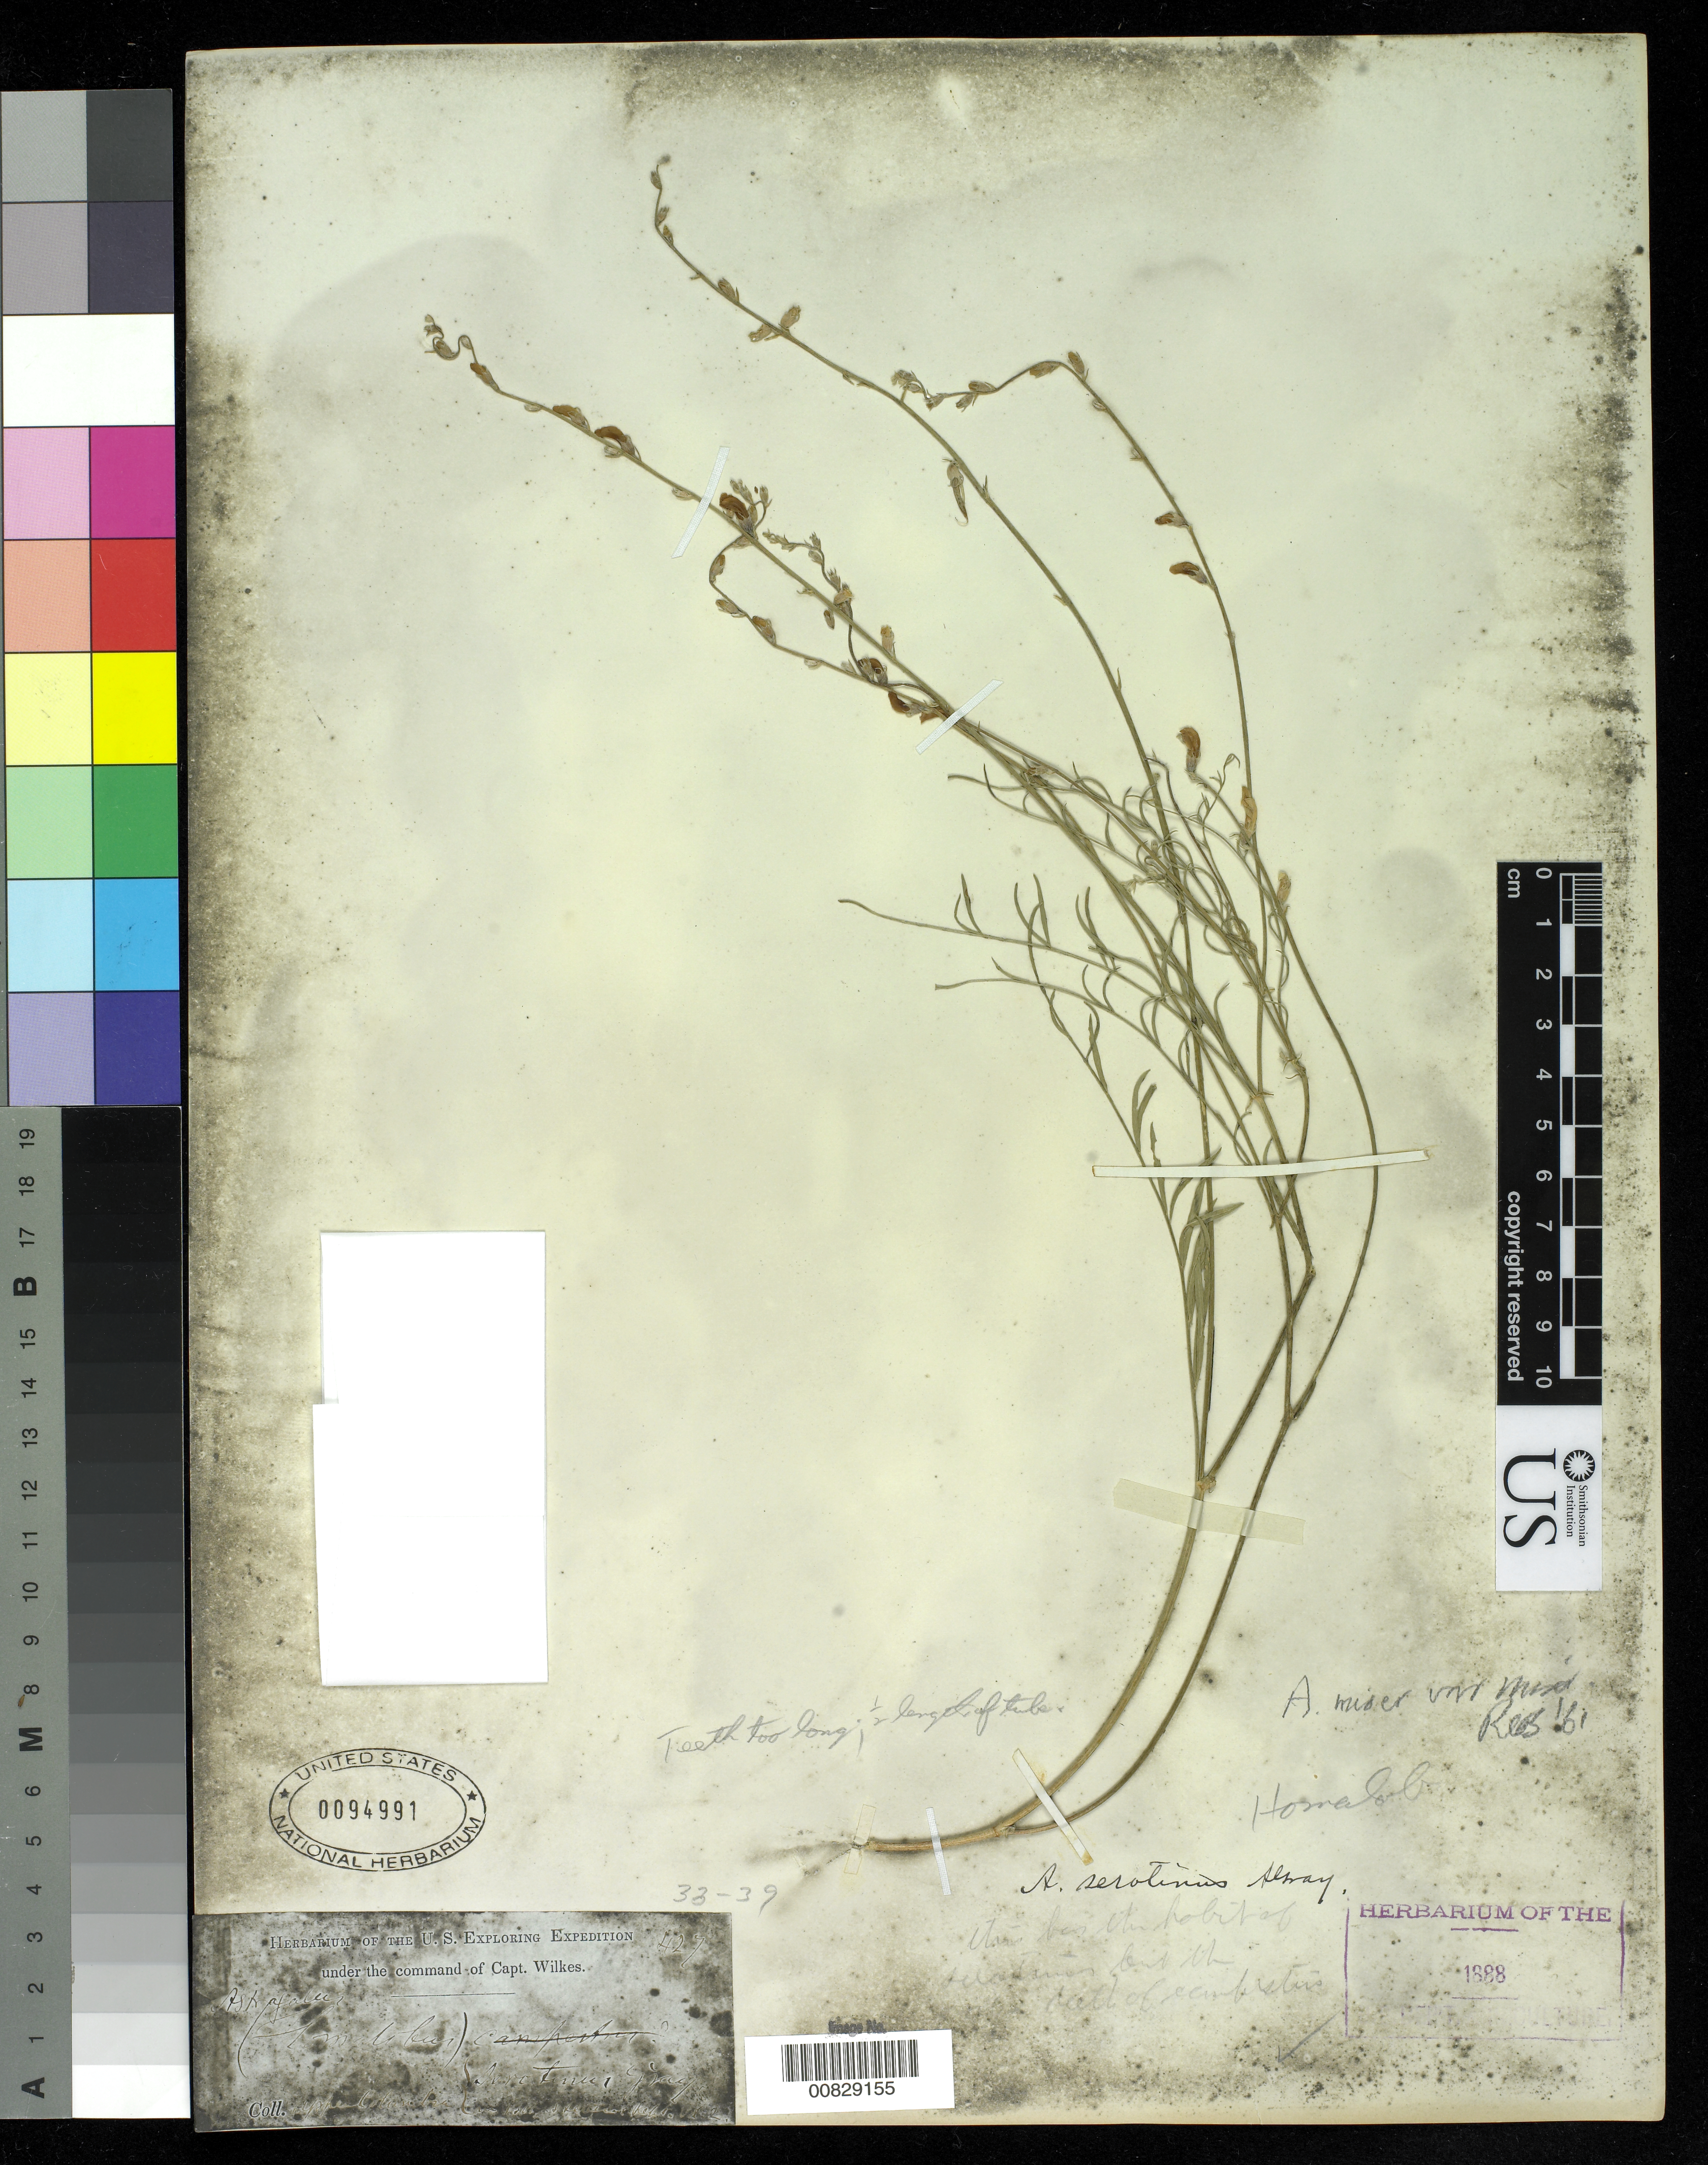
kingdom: Plantae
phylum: Tracheophyta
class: Magnoliopsida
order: Fabales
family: Fabaceae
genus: Astragalus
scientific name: Astragalus miser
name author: Douglas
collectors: Wilkes Explor. Exped.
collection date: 1838/1842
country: United States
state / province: Washington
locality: Upper Columbia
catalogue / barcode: US 94991